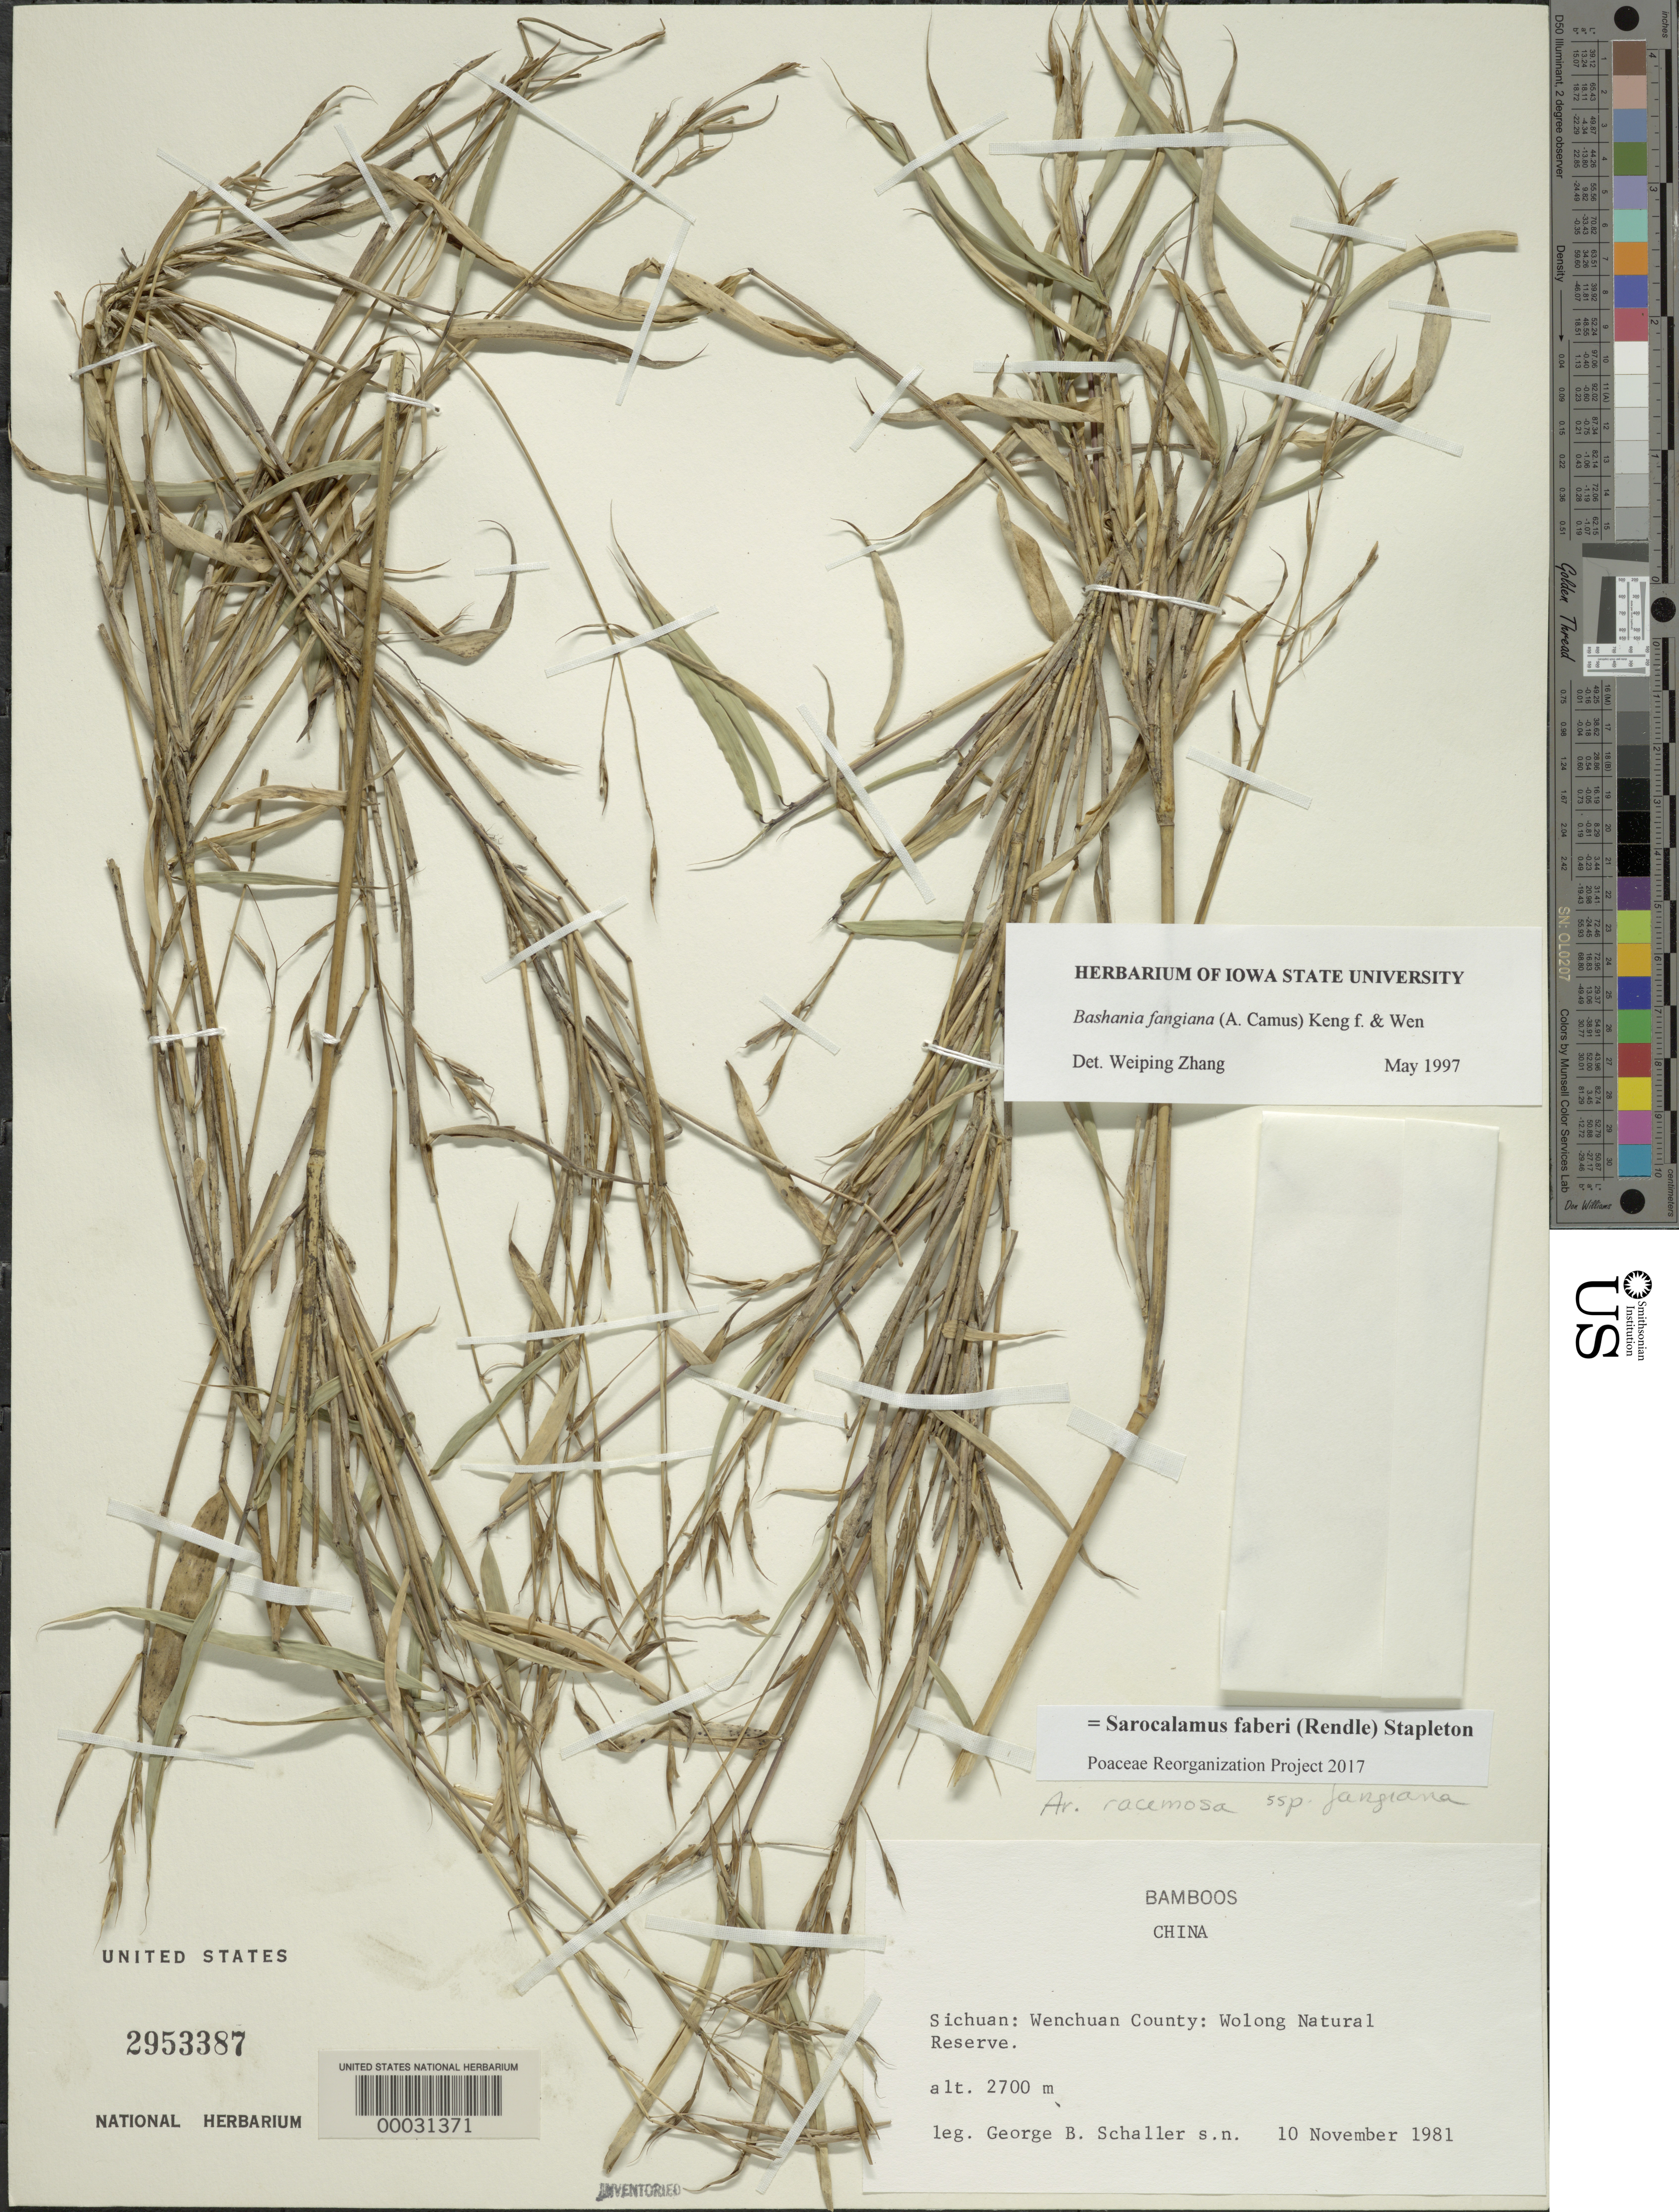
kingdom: Plantae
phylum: Tracheophyta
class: Liliopsida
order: Poales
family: Poaceae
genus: Sarocalamus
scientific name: Sarocalamus faberi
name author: (Rendle) Stapleton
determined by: Poaceae Reorganization Project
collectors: G. Schaller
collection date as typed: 10 Nov 1981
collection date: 1981-11-10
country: China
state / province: Sichuan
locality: Wuyipeng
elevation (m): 2700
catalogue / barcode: US 2953387